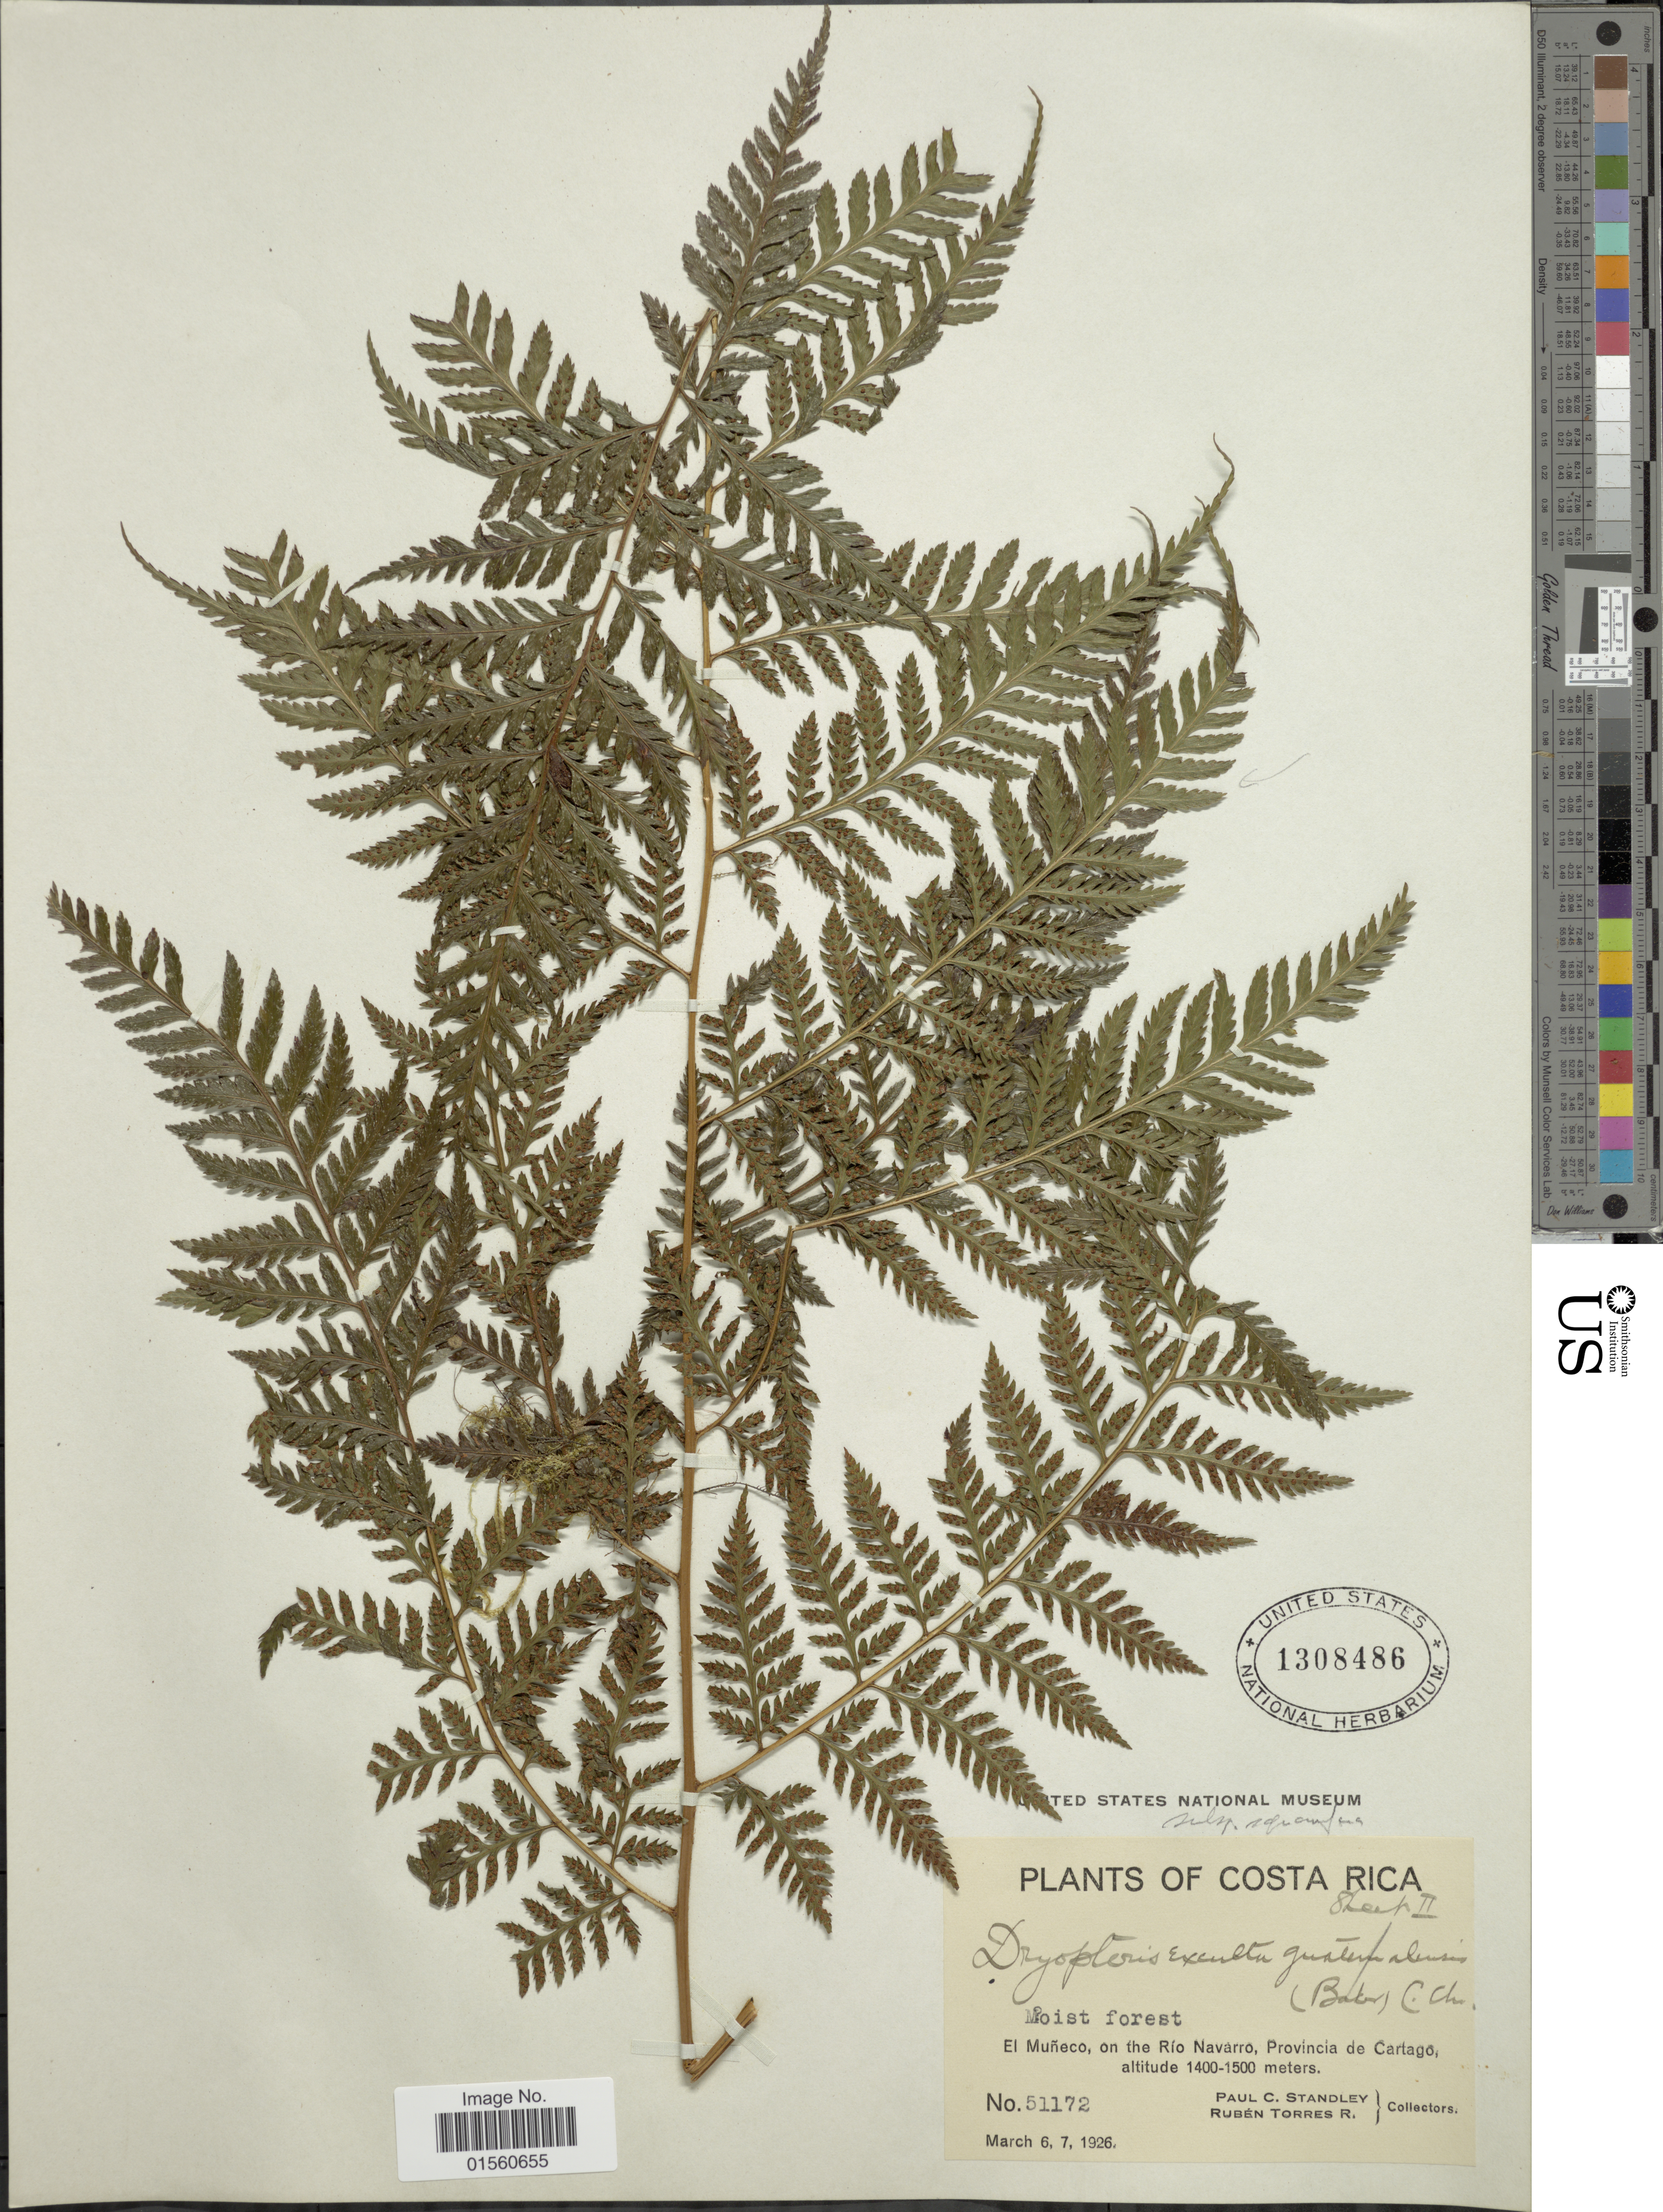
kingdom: Plantae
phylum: Tracheophyta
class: Polypodiopsida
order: Polypodiales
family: Dryopteridaceae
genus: Lastreopsis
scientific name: Lastreopsis squamifera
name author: (C. Chr.) Lellinger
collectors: P. C. Standley & R. Torres Rojas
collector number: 51172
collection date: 1926-03-06/1926-03-07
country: Costa Rica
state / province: Cartago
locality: El Muneco, on the Rio Navarro, Provincia de Cartago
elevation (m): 1400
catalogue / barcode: US 1308486